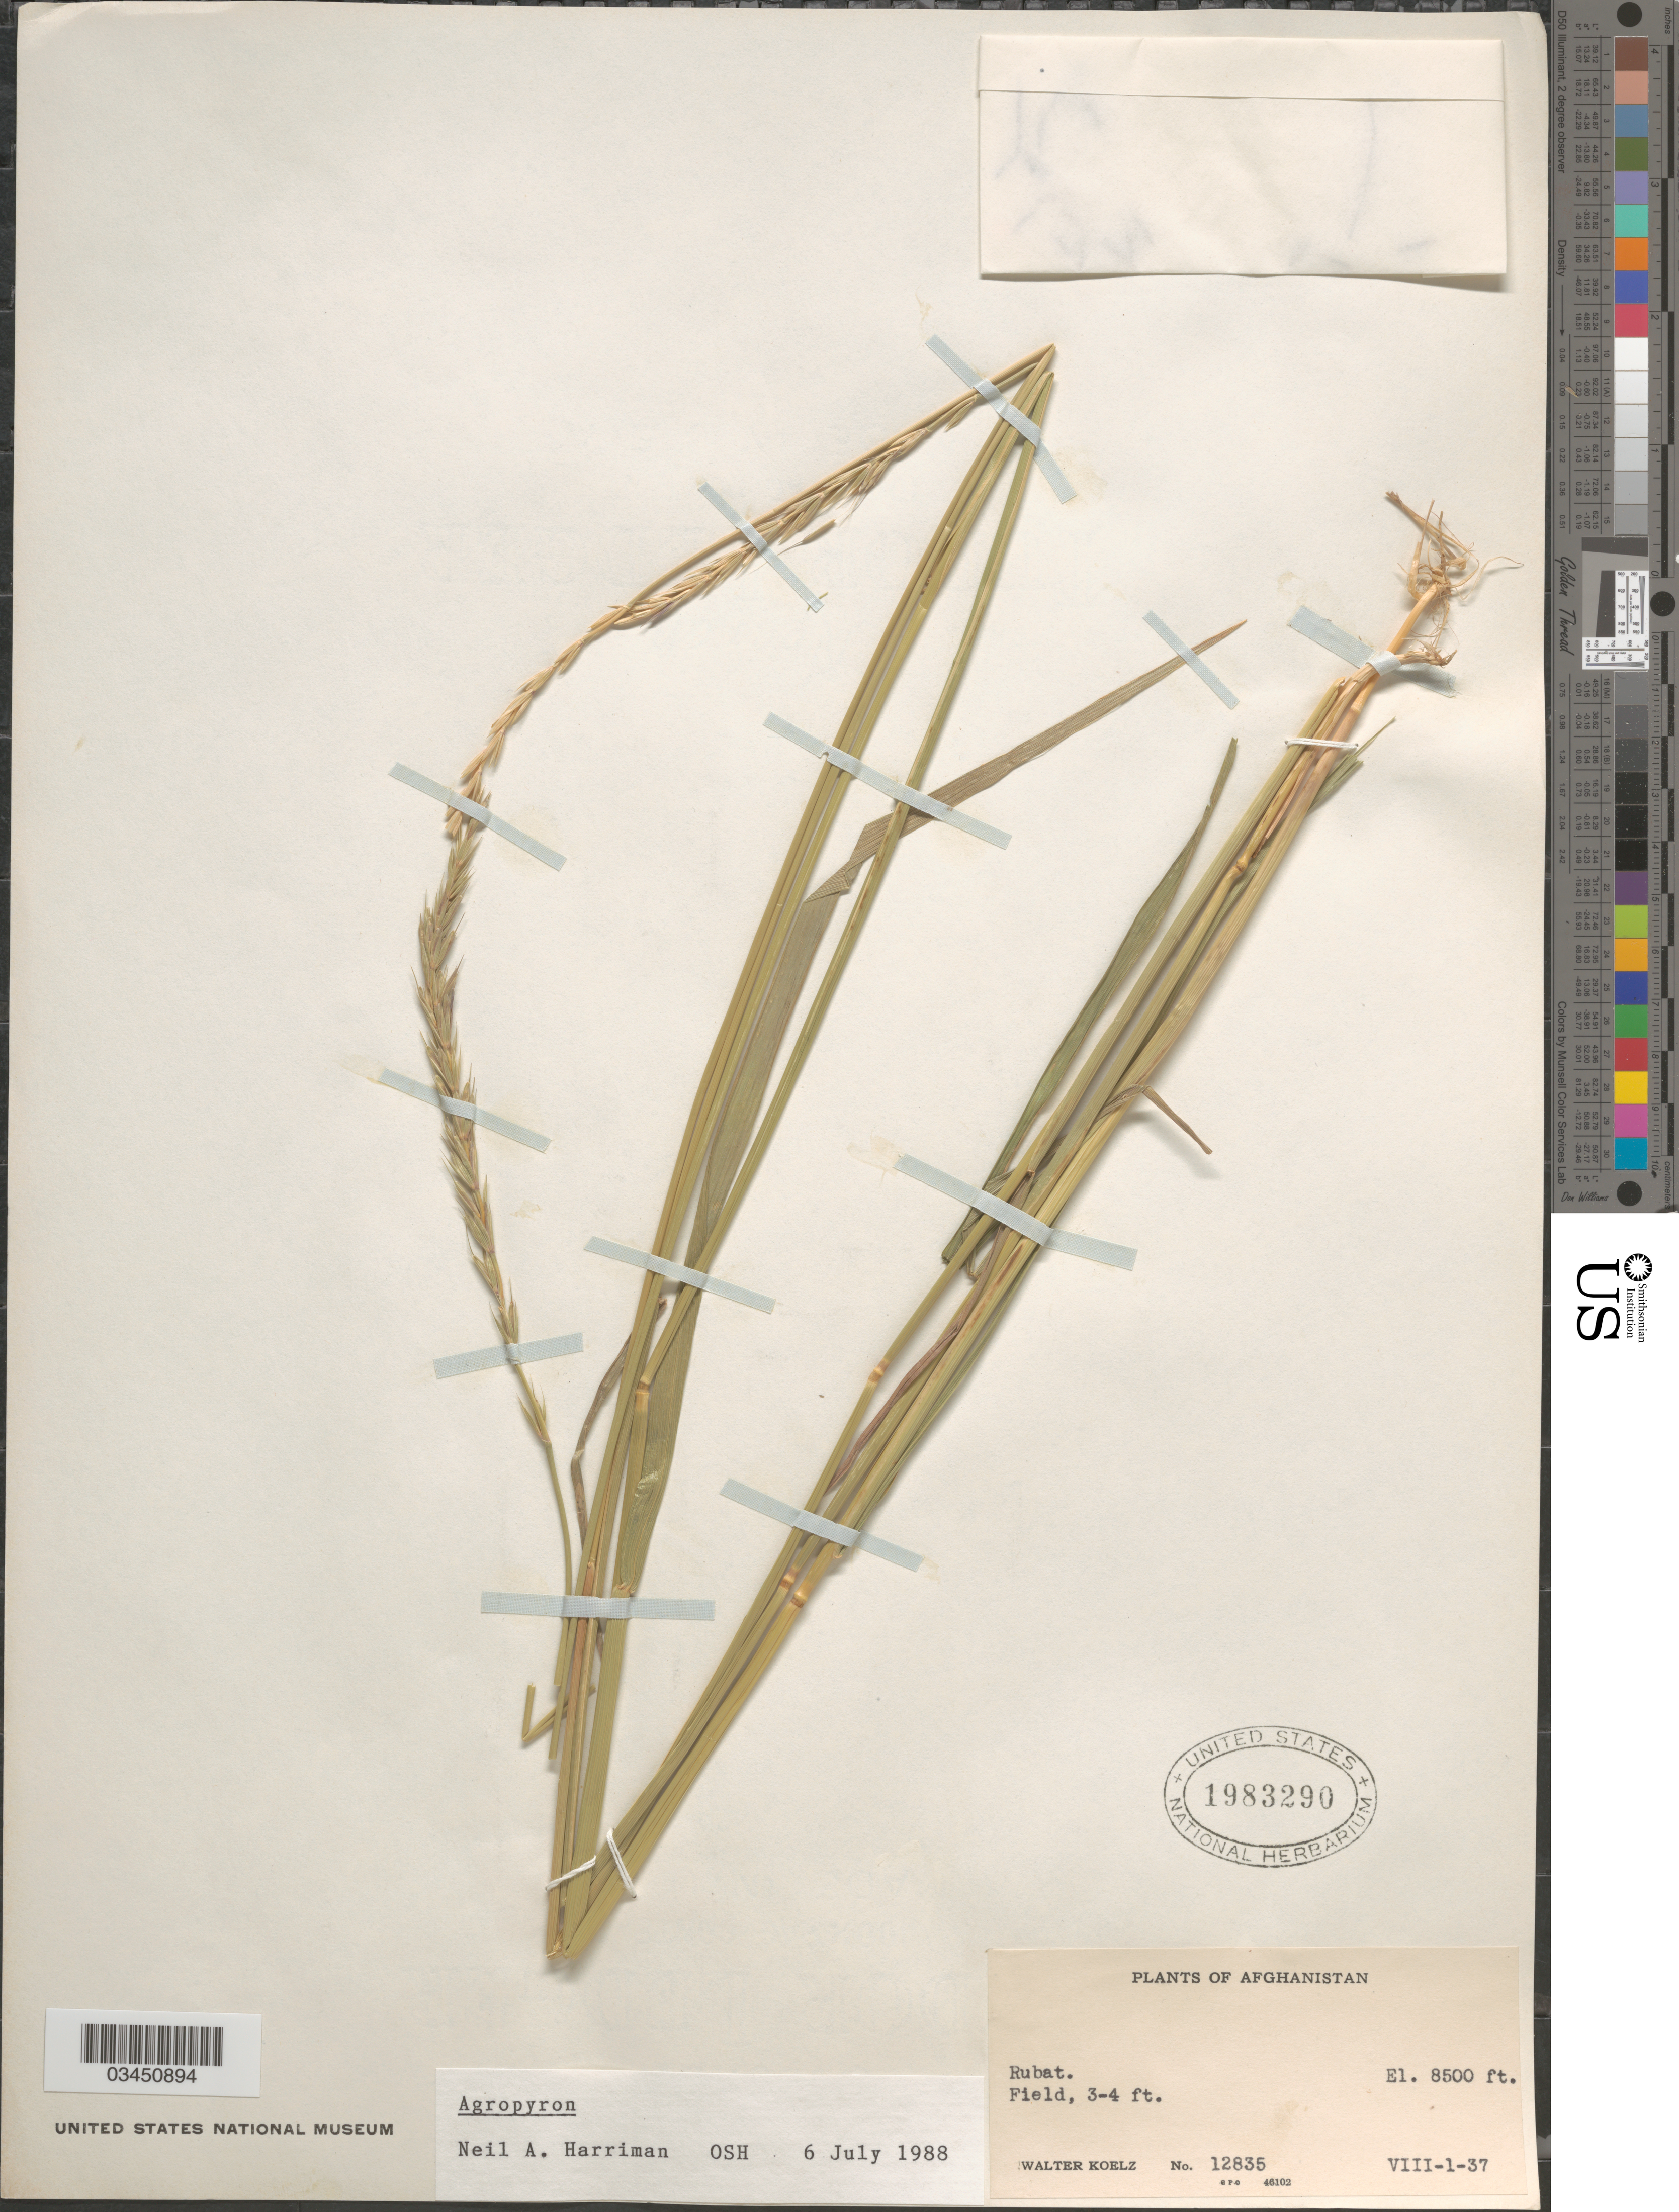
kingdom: Plantae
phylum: Tracheophyta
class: Liliopsida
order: Poales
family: Poaceae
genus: Elymus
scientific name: Elymus sp.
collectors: W. N. Koelz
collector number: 12835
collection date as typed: Transcribed d/m/y: 1/8/37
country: Afghanistan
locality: Rubat.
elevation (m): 2591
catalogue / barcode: US 1983290